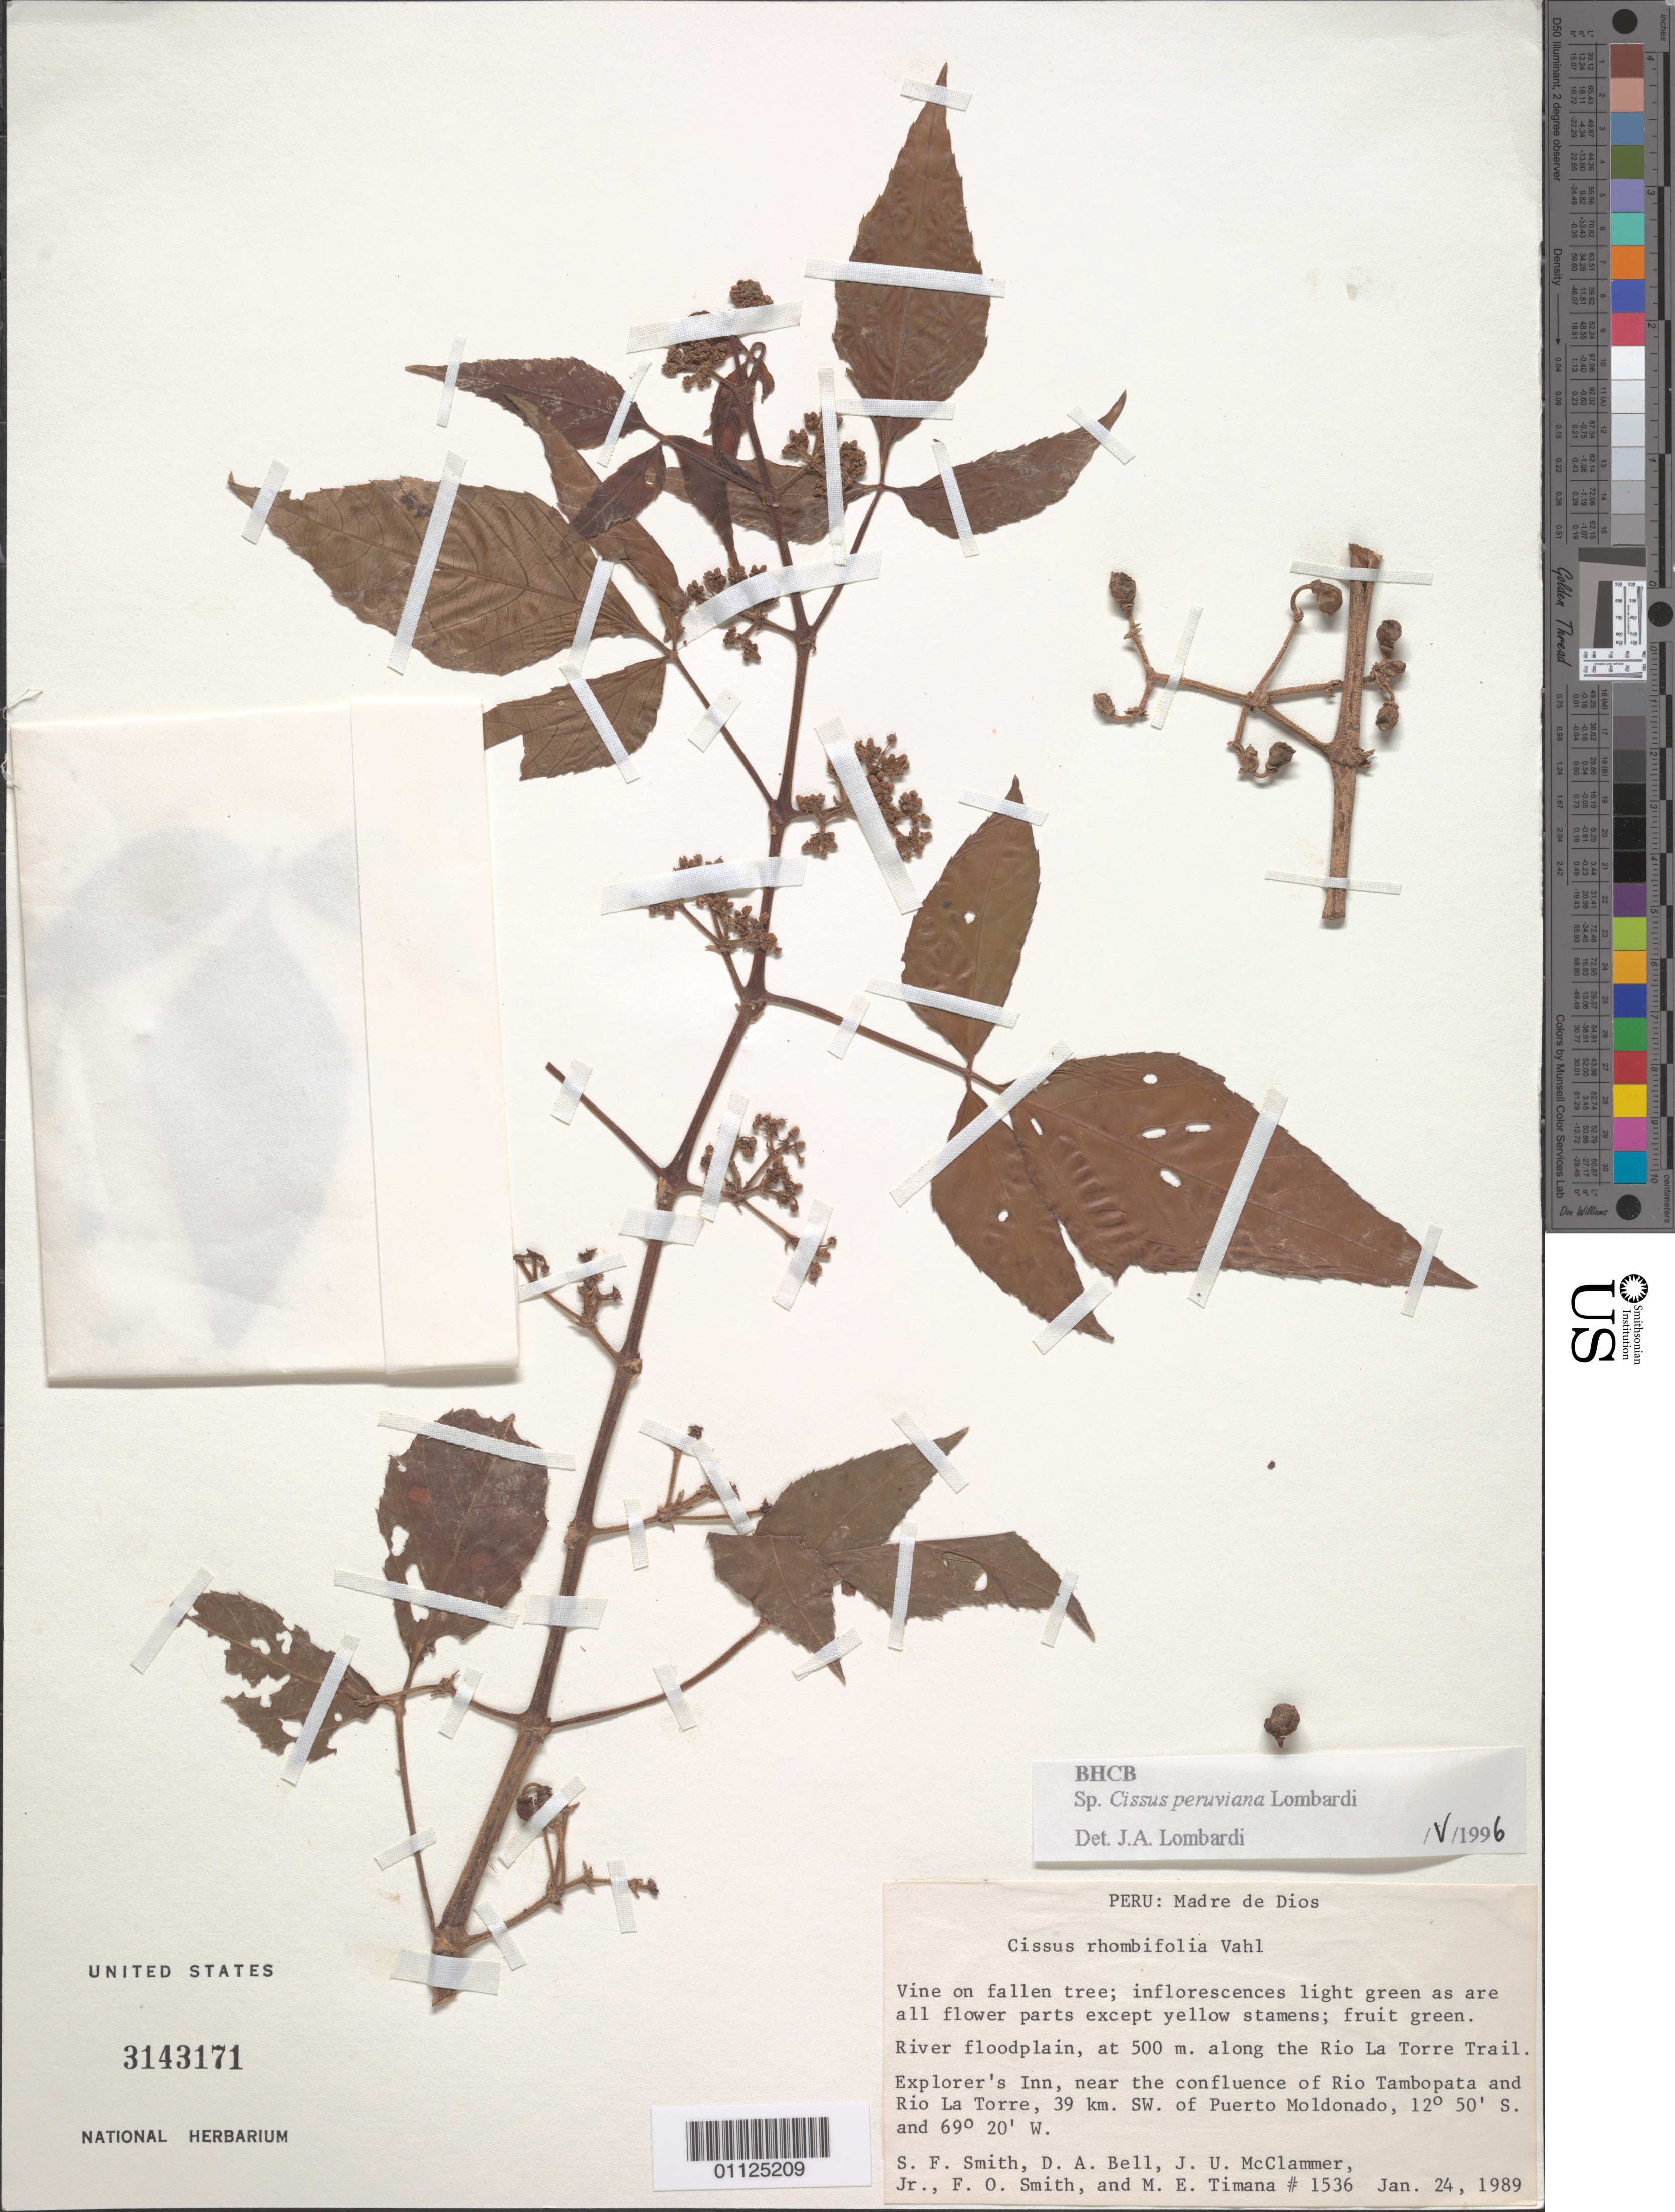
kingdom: Plantae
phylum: Tracheophyta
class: Magnoliopsida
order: Vitales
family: Vitaceae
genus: Cissus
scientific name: Cissus peruviana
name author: Lombardi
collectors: S.F. Smith, D. A. Bell, J. McClammer Jr. & F. Smith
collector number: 1536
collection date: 1989-01-24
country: Peru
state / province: Madre de Dios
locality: Explorer's Inn, near the confluence of Rio Tambopata and Rio La Torre, 39 km SW of Puerto Moldonado.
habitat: Vine on fallen tree. River floodplain.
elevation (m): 500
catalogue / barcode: US 3143171